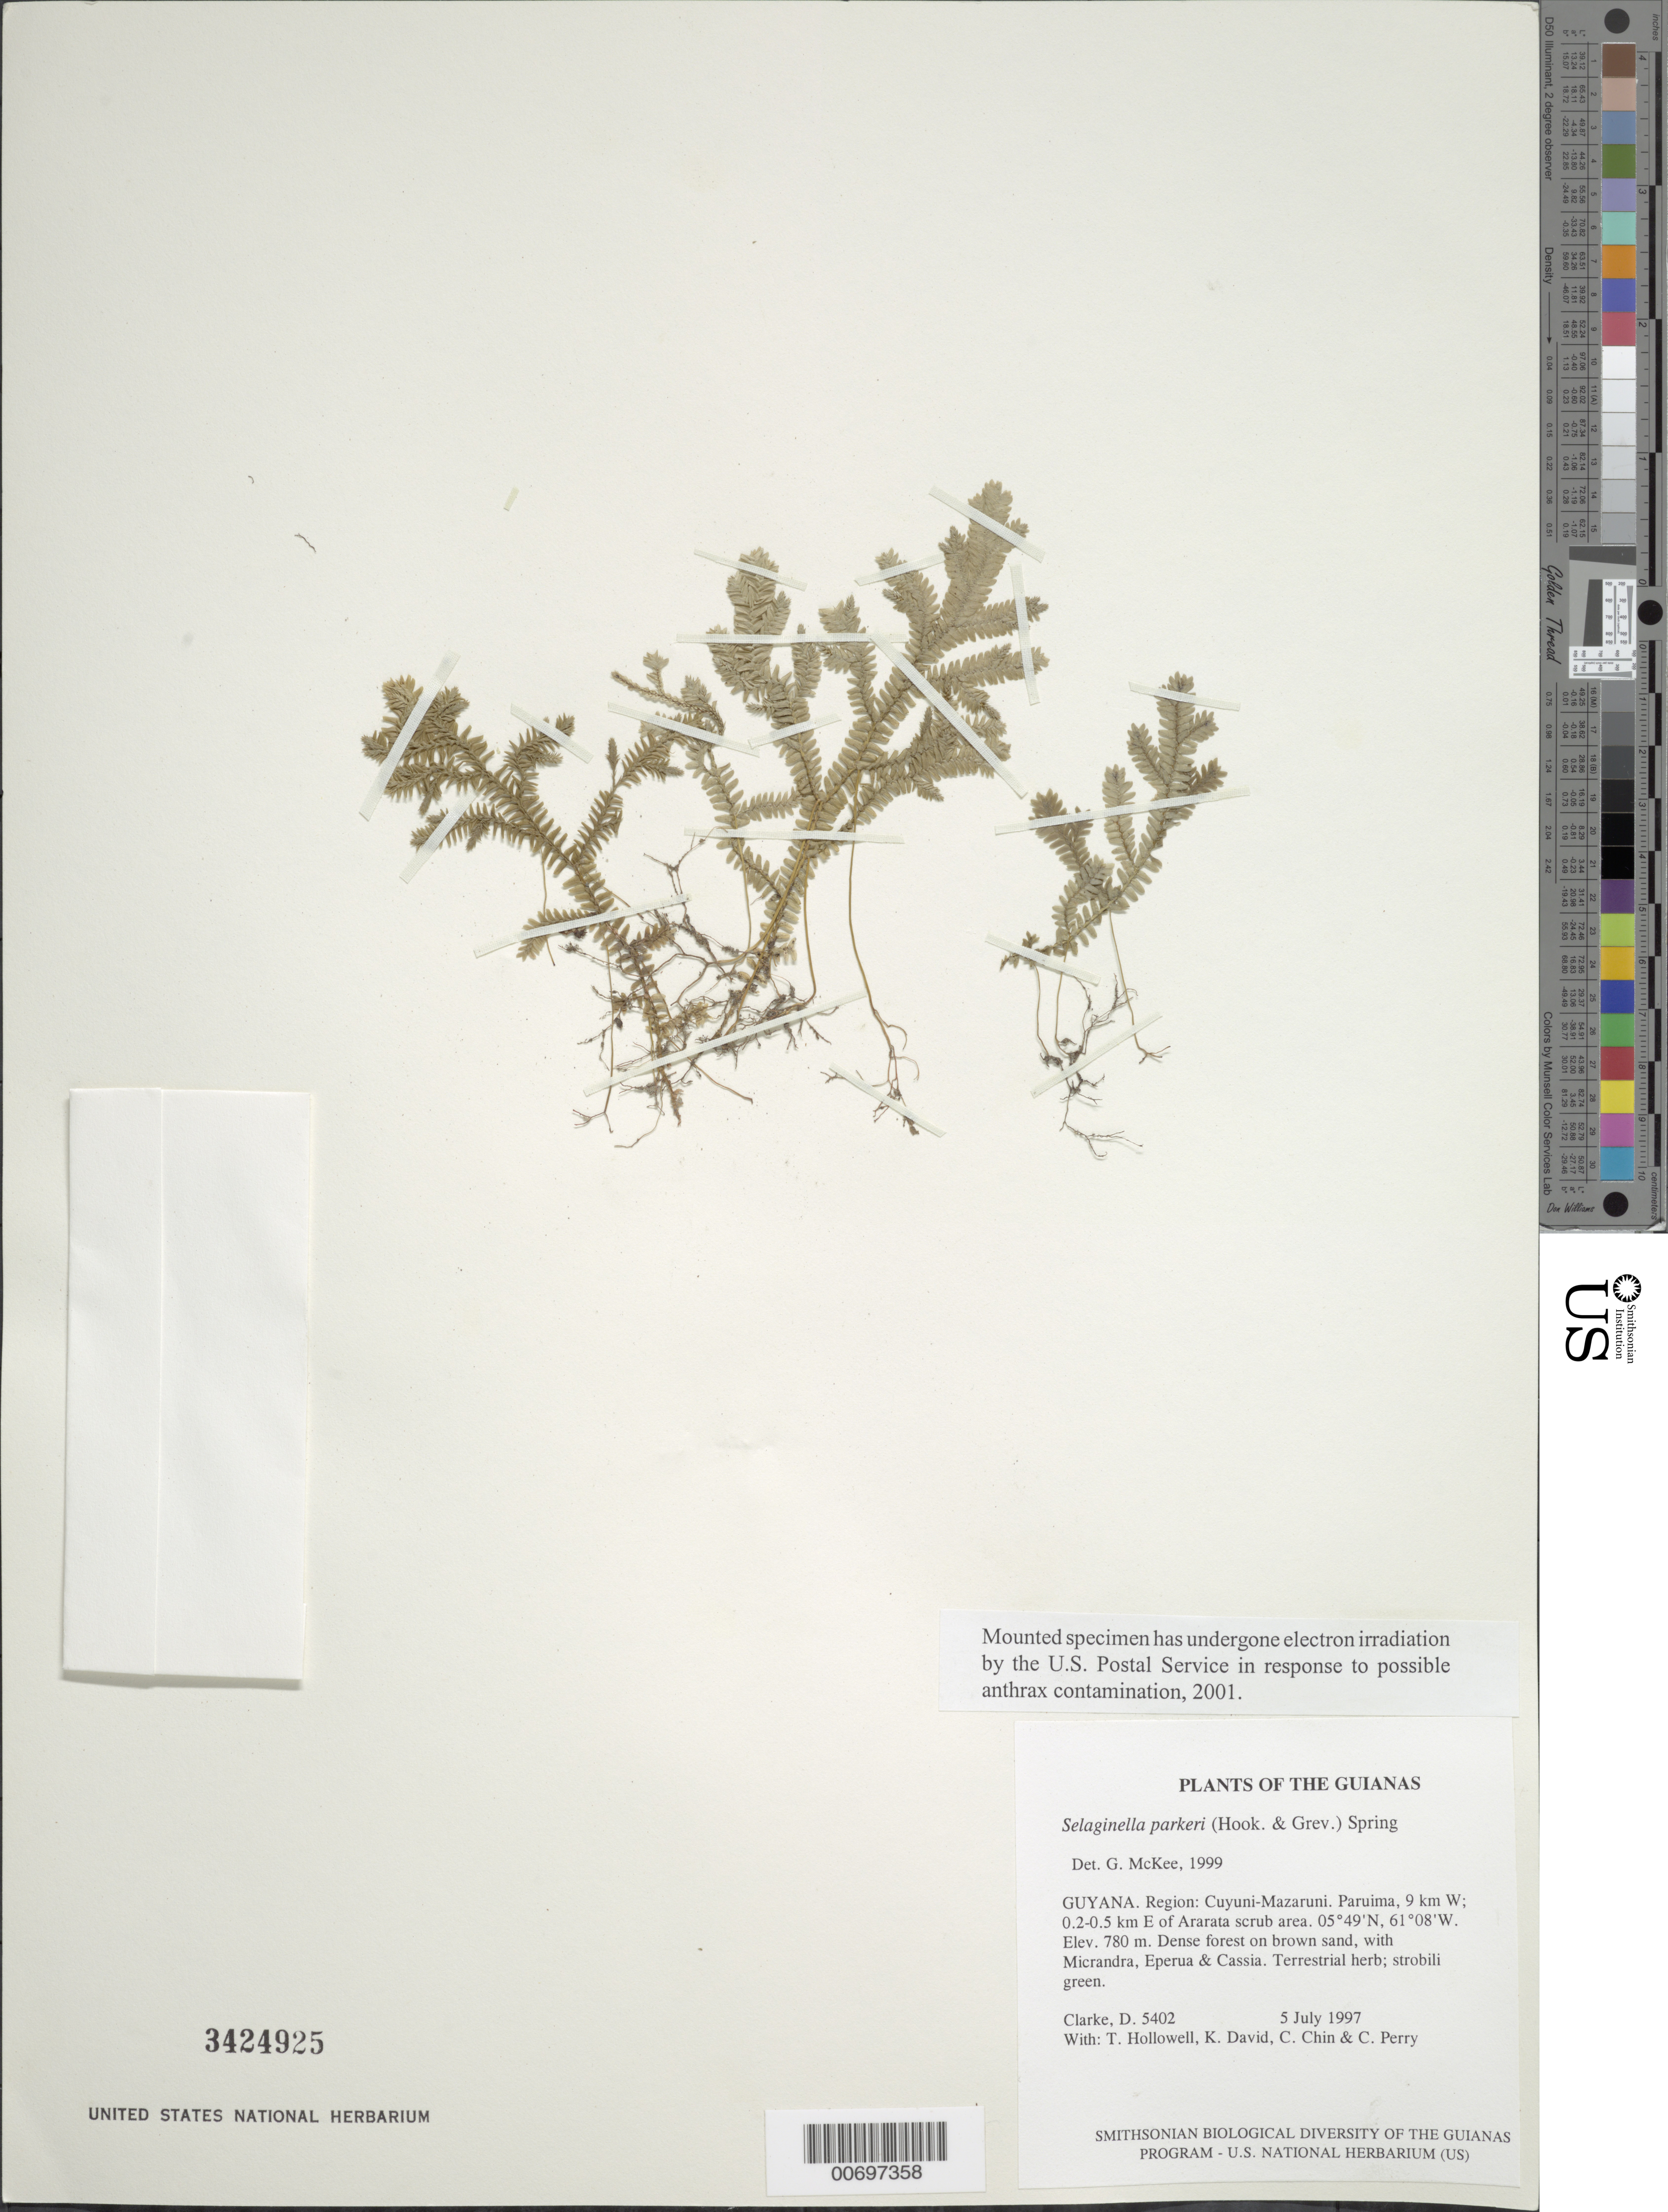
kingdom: Plantae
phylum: Tracheophyta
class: Lycopodiopsida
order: Selaginellales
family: Selaginellaceae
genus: Selaginella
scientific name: Selaginella parkeri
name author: (Hook. & Grev.) Spring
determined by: McKee, G. S., (US), NMNH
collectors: H. D. Clarke, T. Hollowell, K. David, C. Chin & C. Perry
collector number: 5402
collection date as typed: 5 July 1997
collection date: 1997-07-05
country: Guyana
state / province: Cuyuni-Mazaruni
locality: Paruima, 9 km W; 0.2-0.5 km E of Ararata scrub area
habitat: Dense forest on brown sand, with Micrandra, Eperua & Cassia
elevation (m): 780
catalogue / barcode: US 3424925